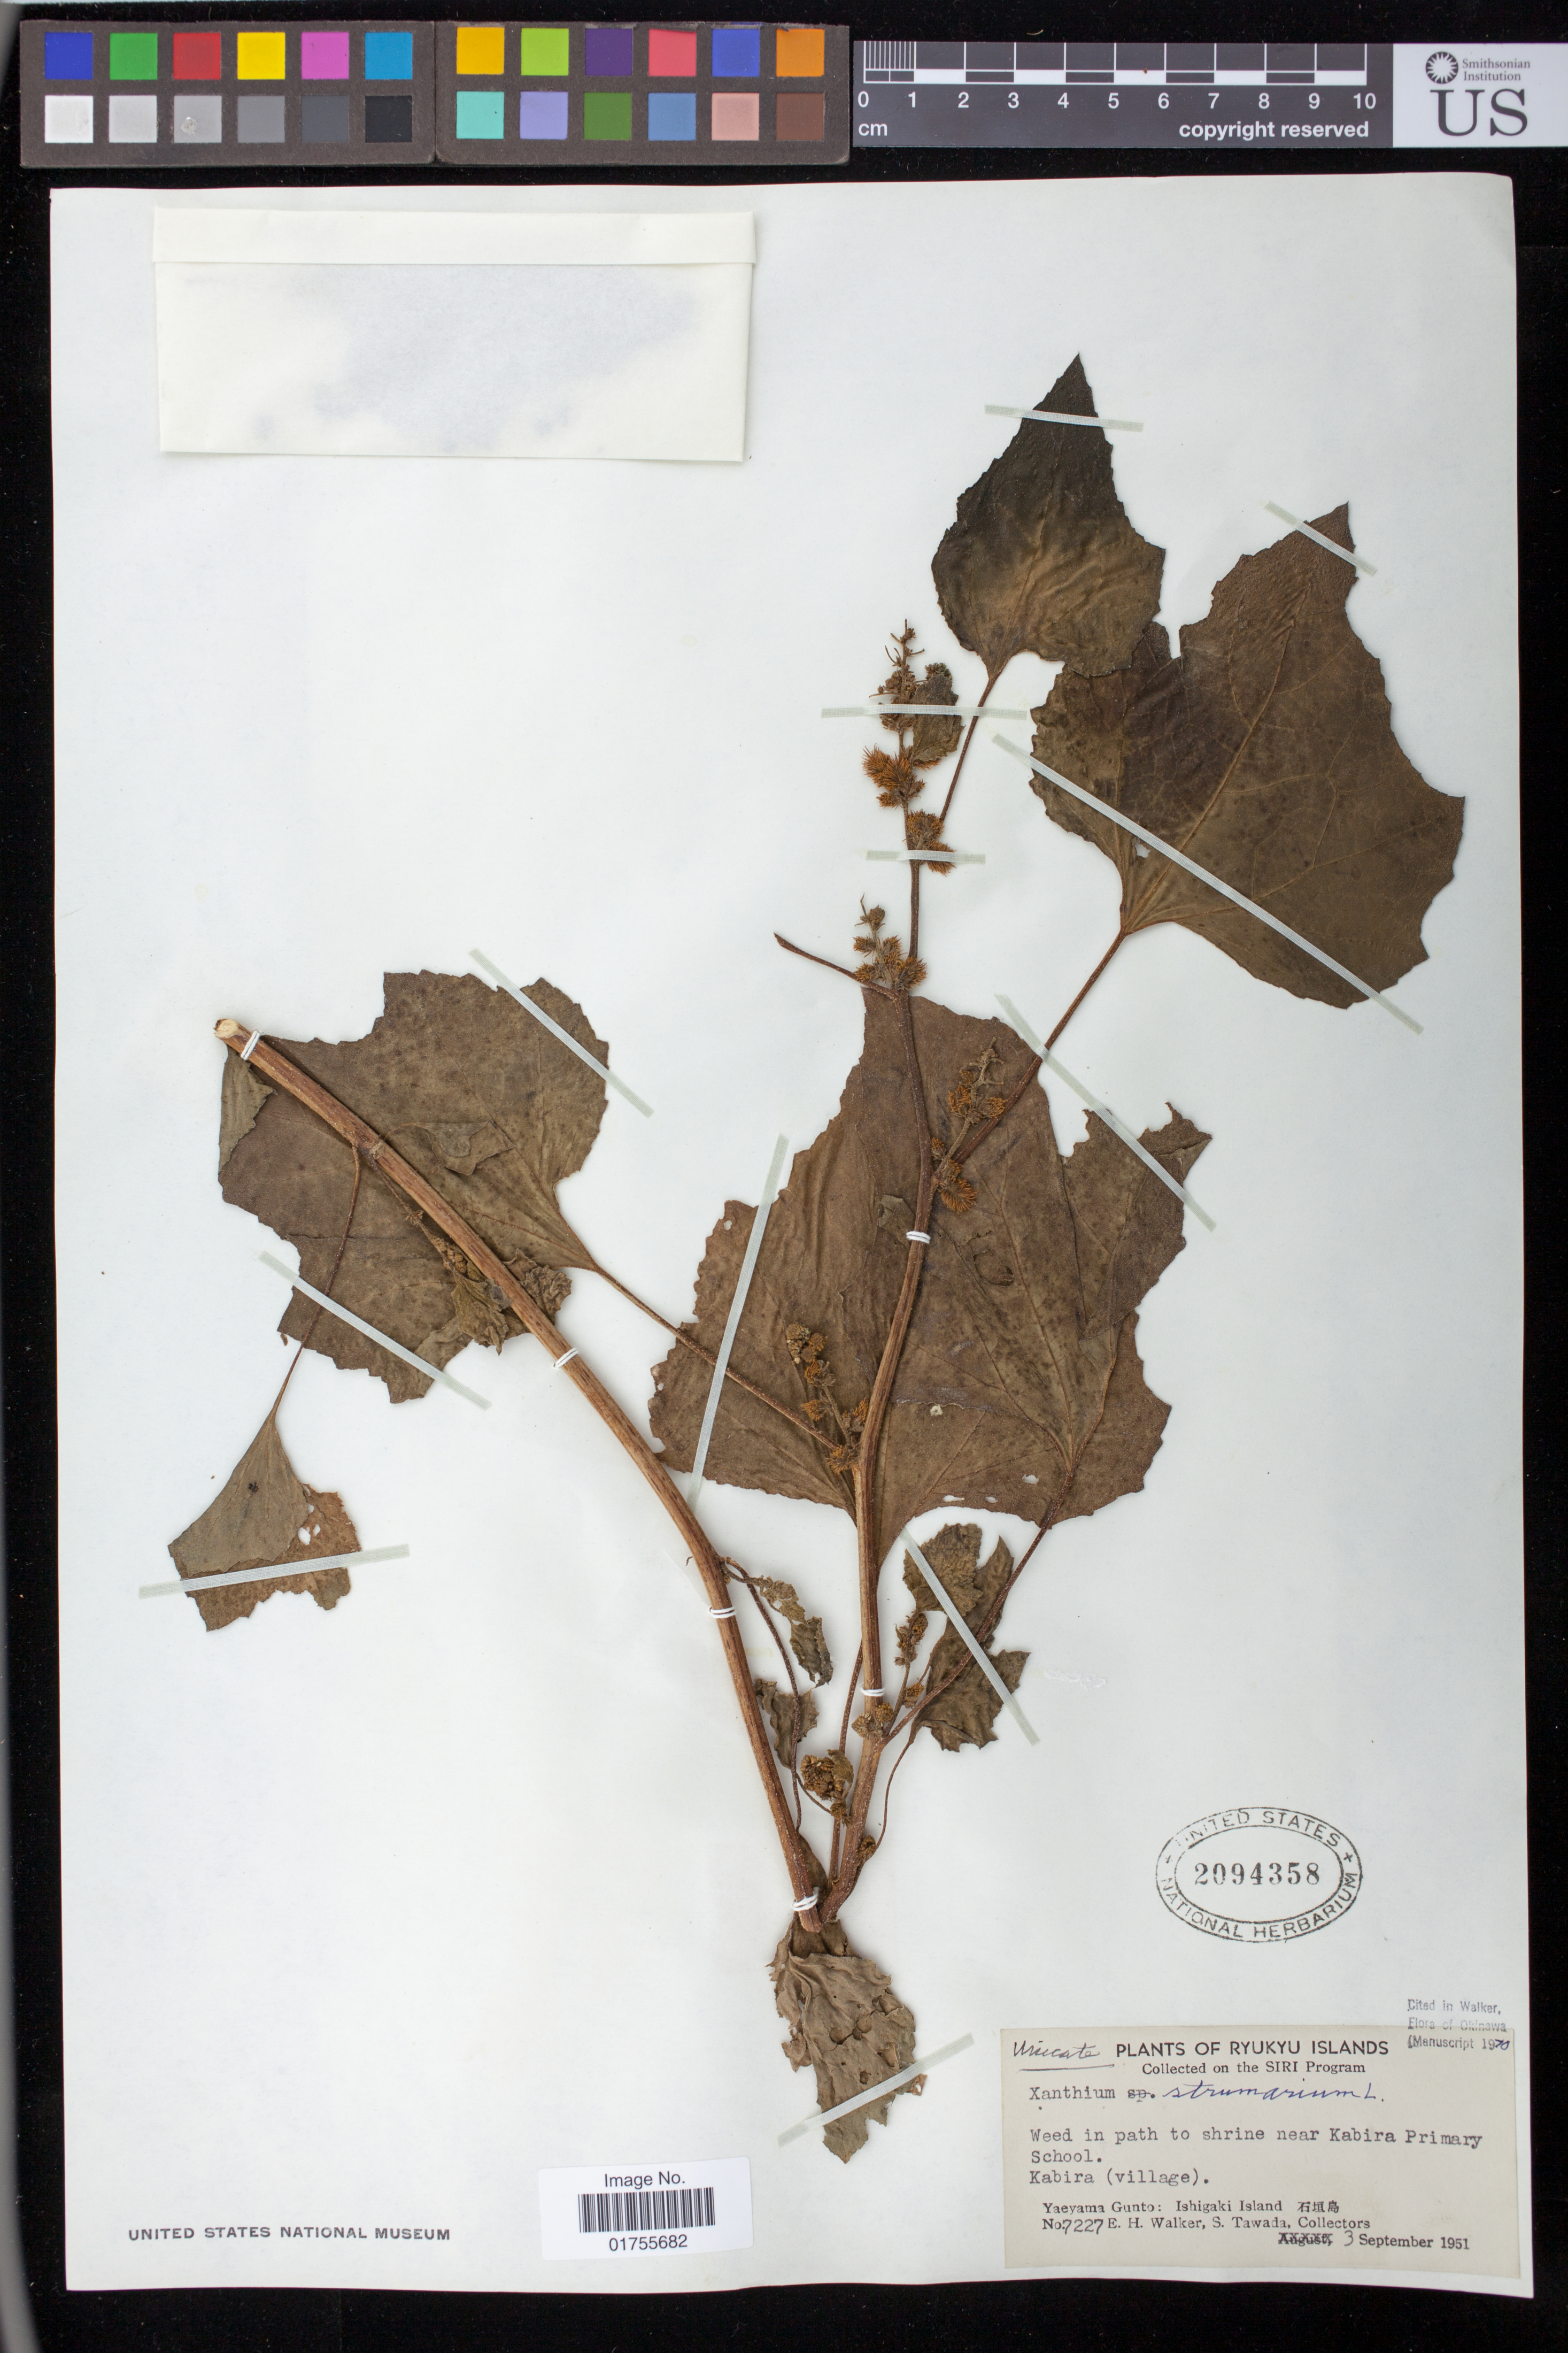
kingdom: Plantae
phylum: Tracheophyta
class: Magnoliopsida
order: Asterales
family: Asteraceae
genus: Xanthium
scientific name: Xanthium strumarium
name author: L.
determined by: Wagner, W. L., (BOT), Smithsonian Institution - National Museum of Natural History (UNITED STATES)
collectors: E. H. Walker & S. Tawada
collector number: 7227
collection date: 1951-09-03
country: Japan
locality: Ryukyu Islands. Weed in path to shrine near Kabira PRimary School. Kabira (village). Yaeyama Gunto: Ishigaki Island.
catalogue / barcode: US 2094358